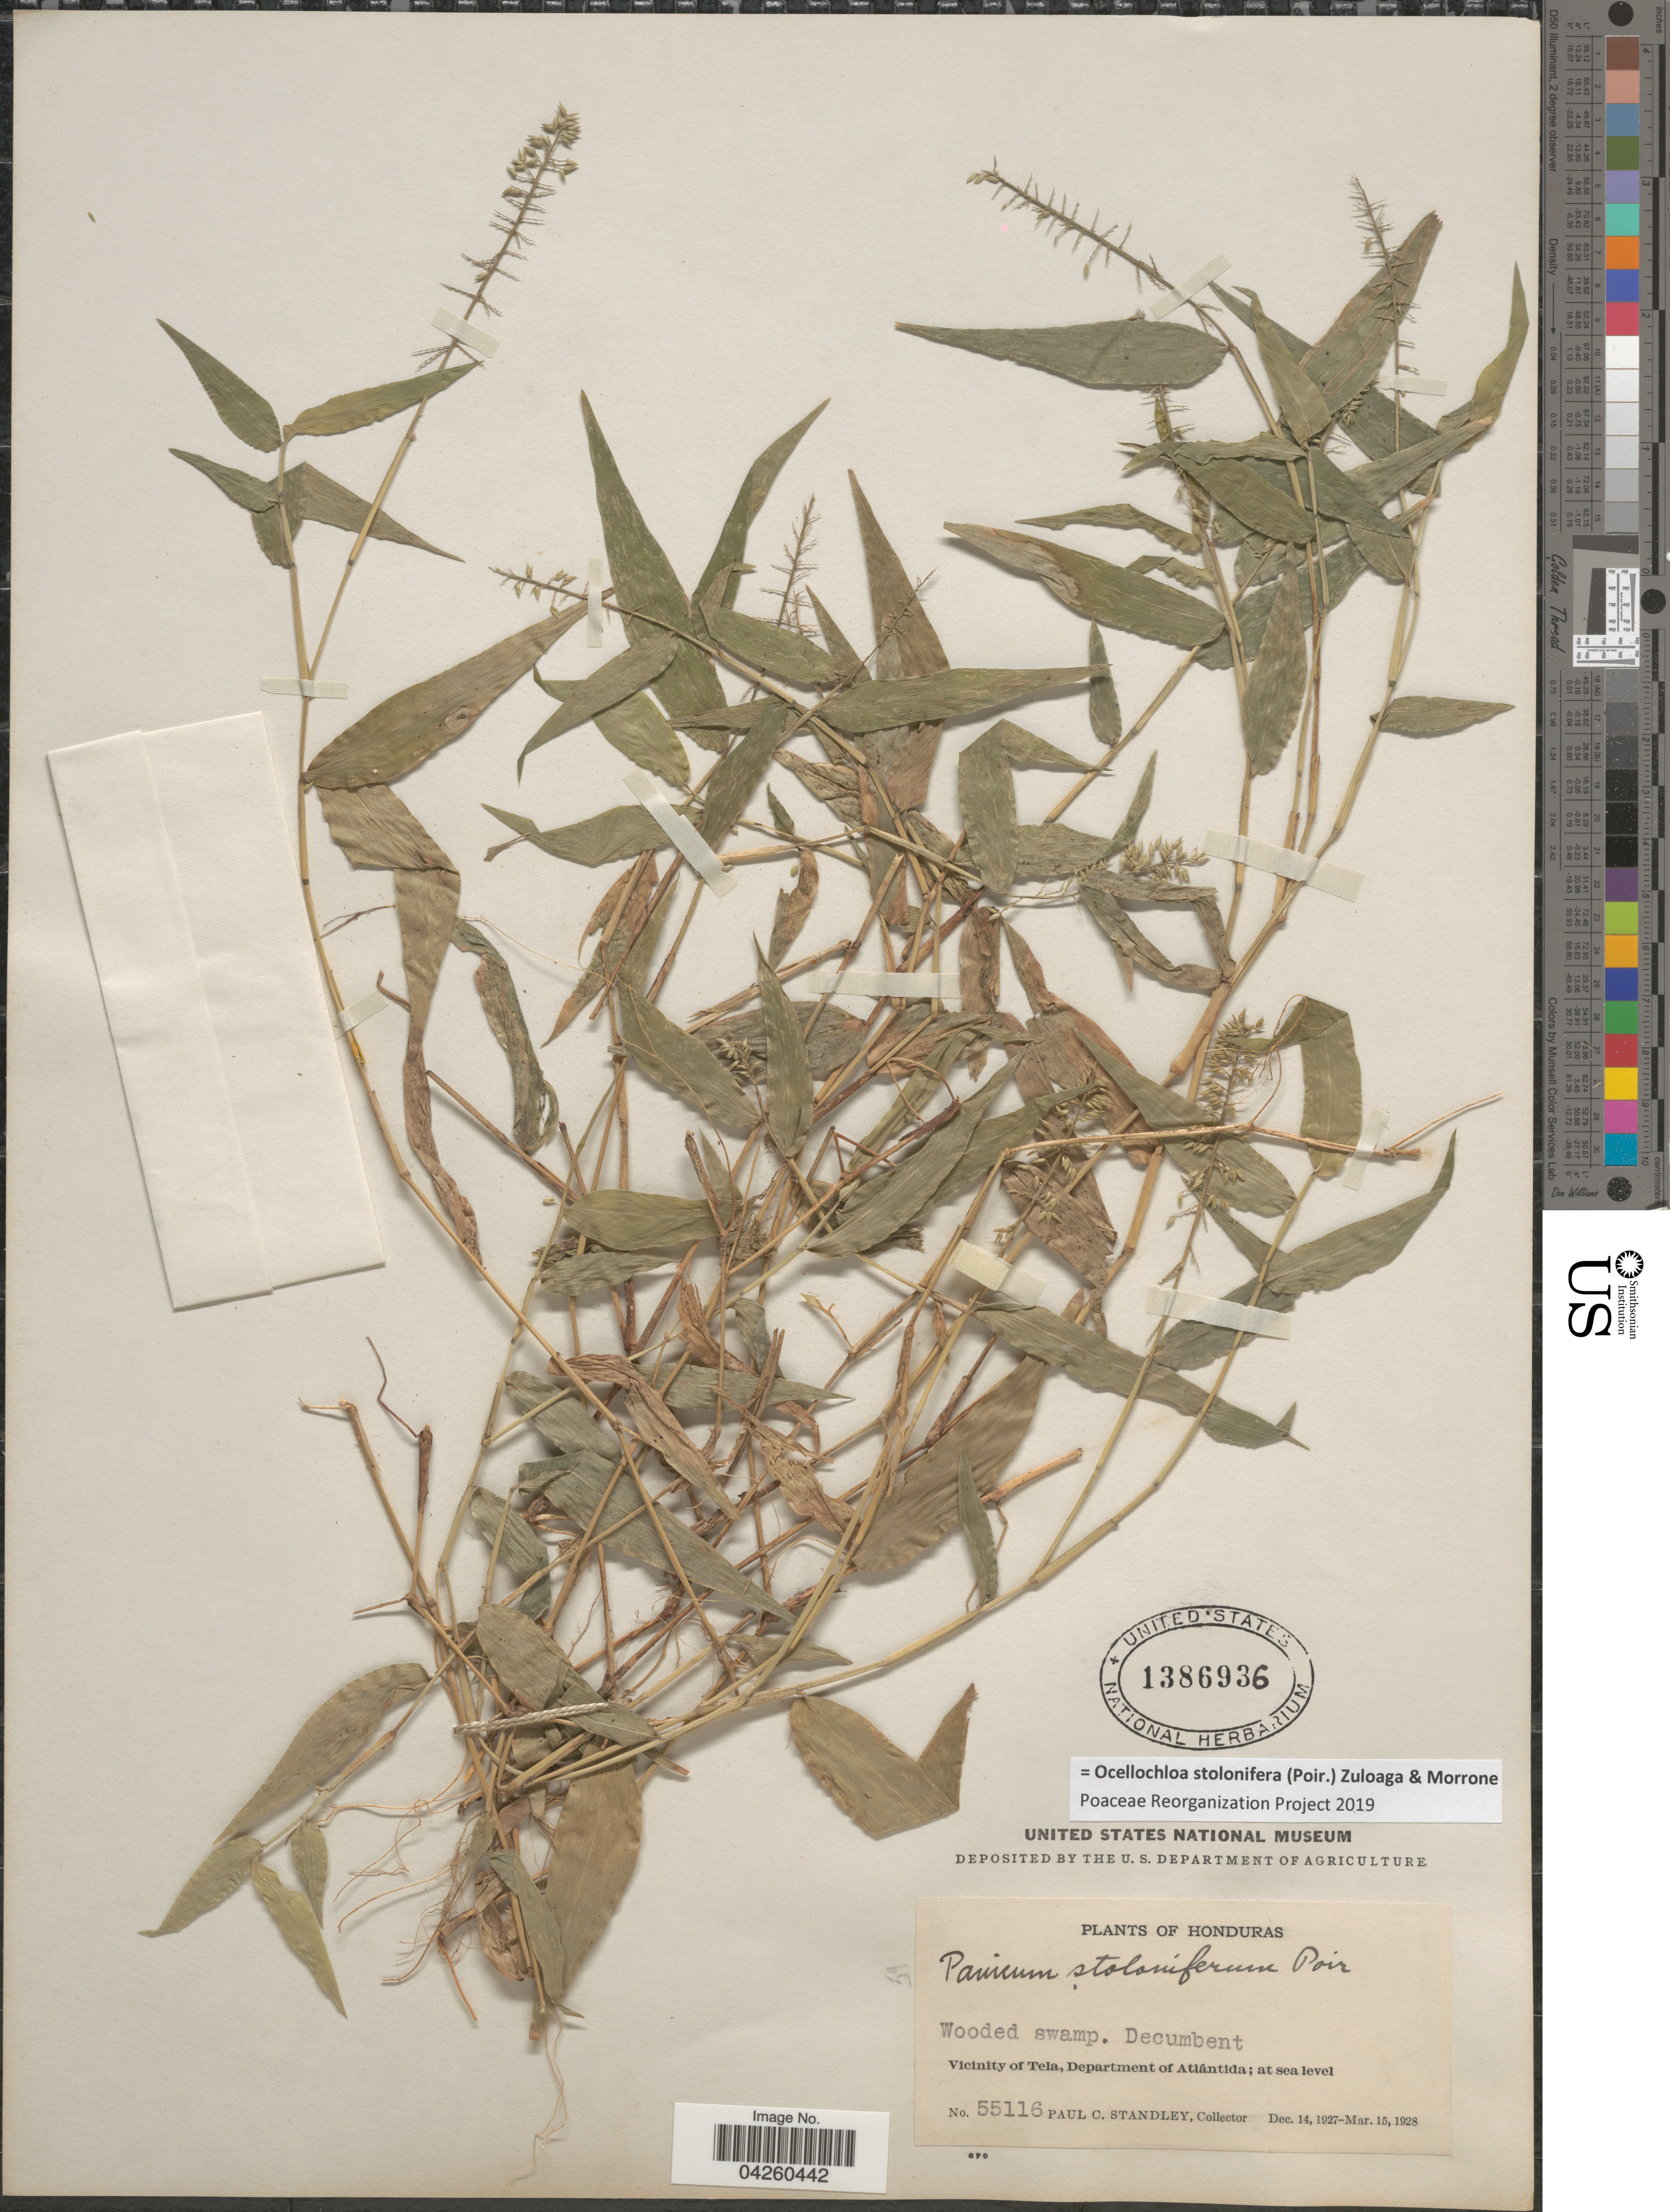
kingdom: Plantae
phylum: Tracheophyta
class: Liliopsida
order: Poales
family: Poaceae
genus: Ocellochloa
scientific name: Ocellochloa stolonifera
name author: (Poir.) Zuloaga & Morrone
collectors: P. C. Standley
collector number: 55116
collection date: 1927-12-14/1928-03-15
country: Honduras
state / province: Atlantida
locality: Vicinity of Tela, Department of Atlántida.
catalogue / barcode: US 1386936